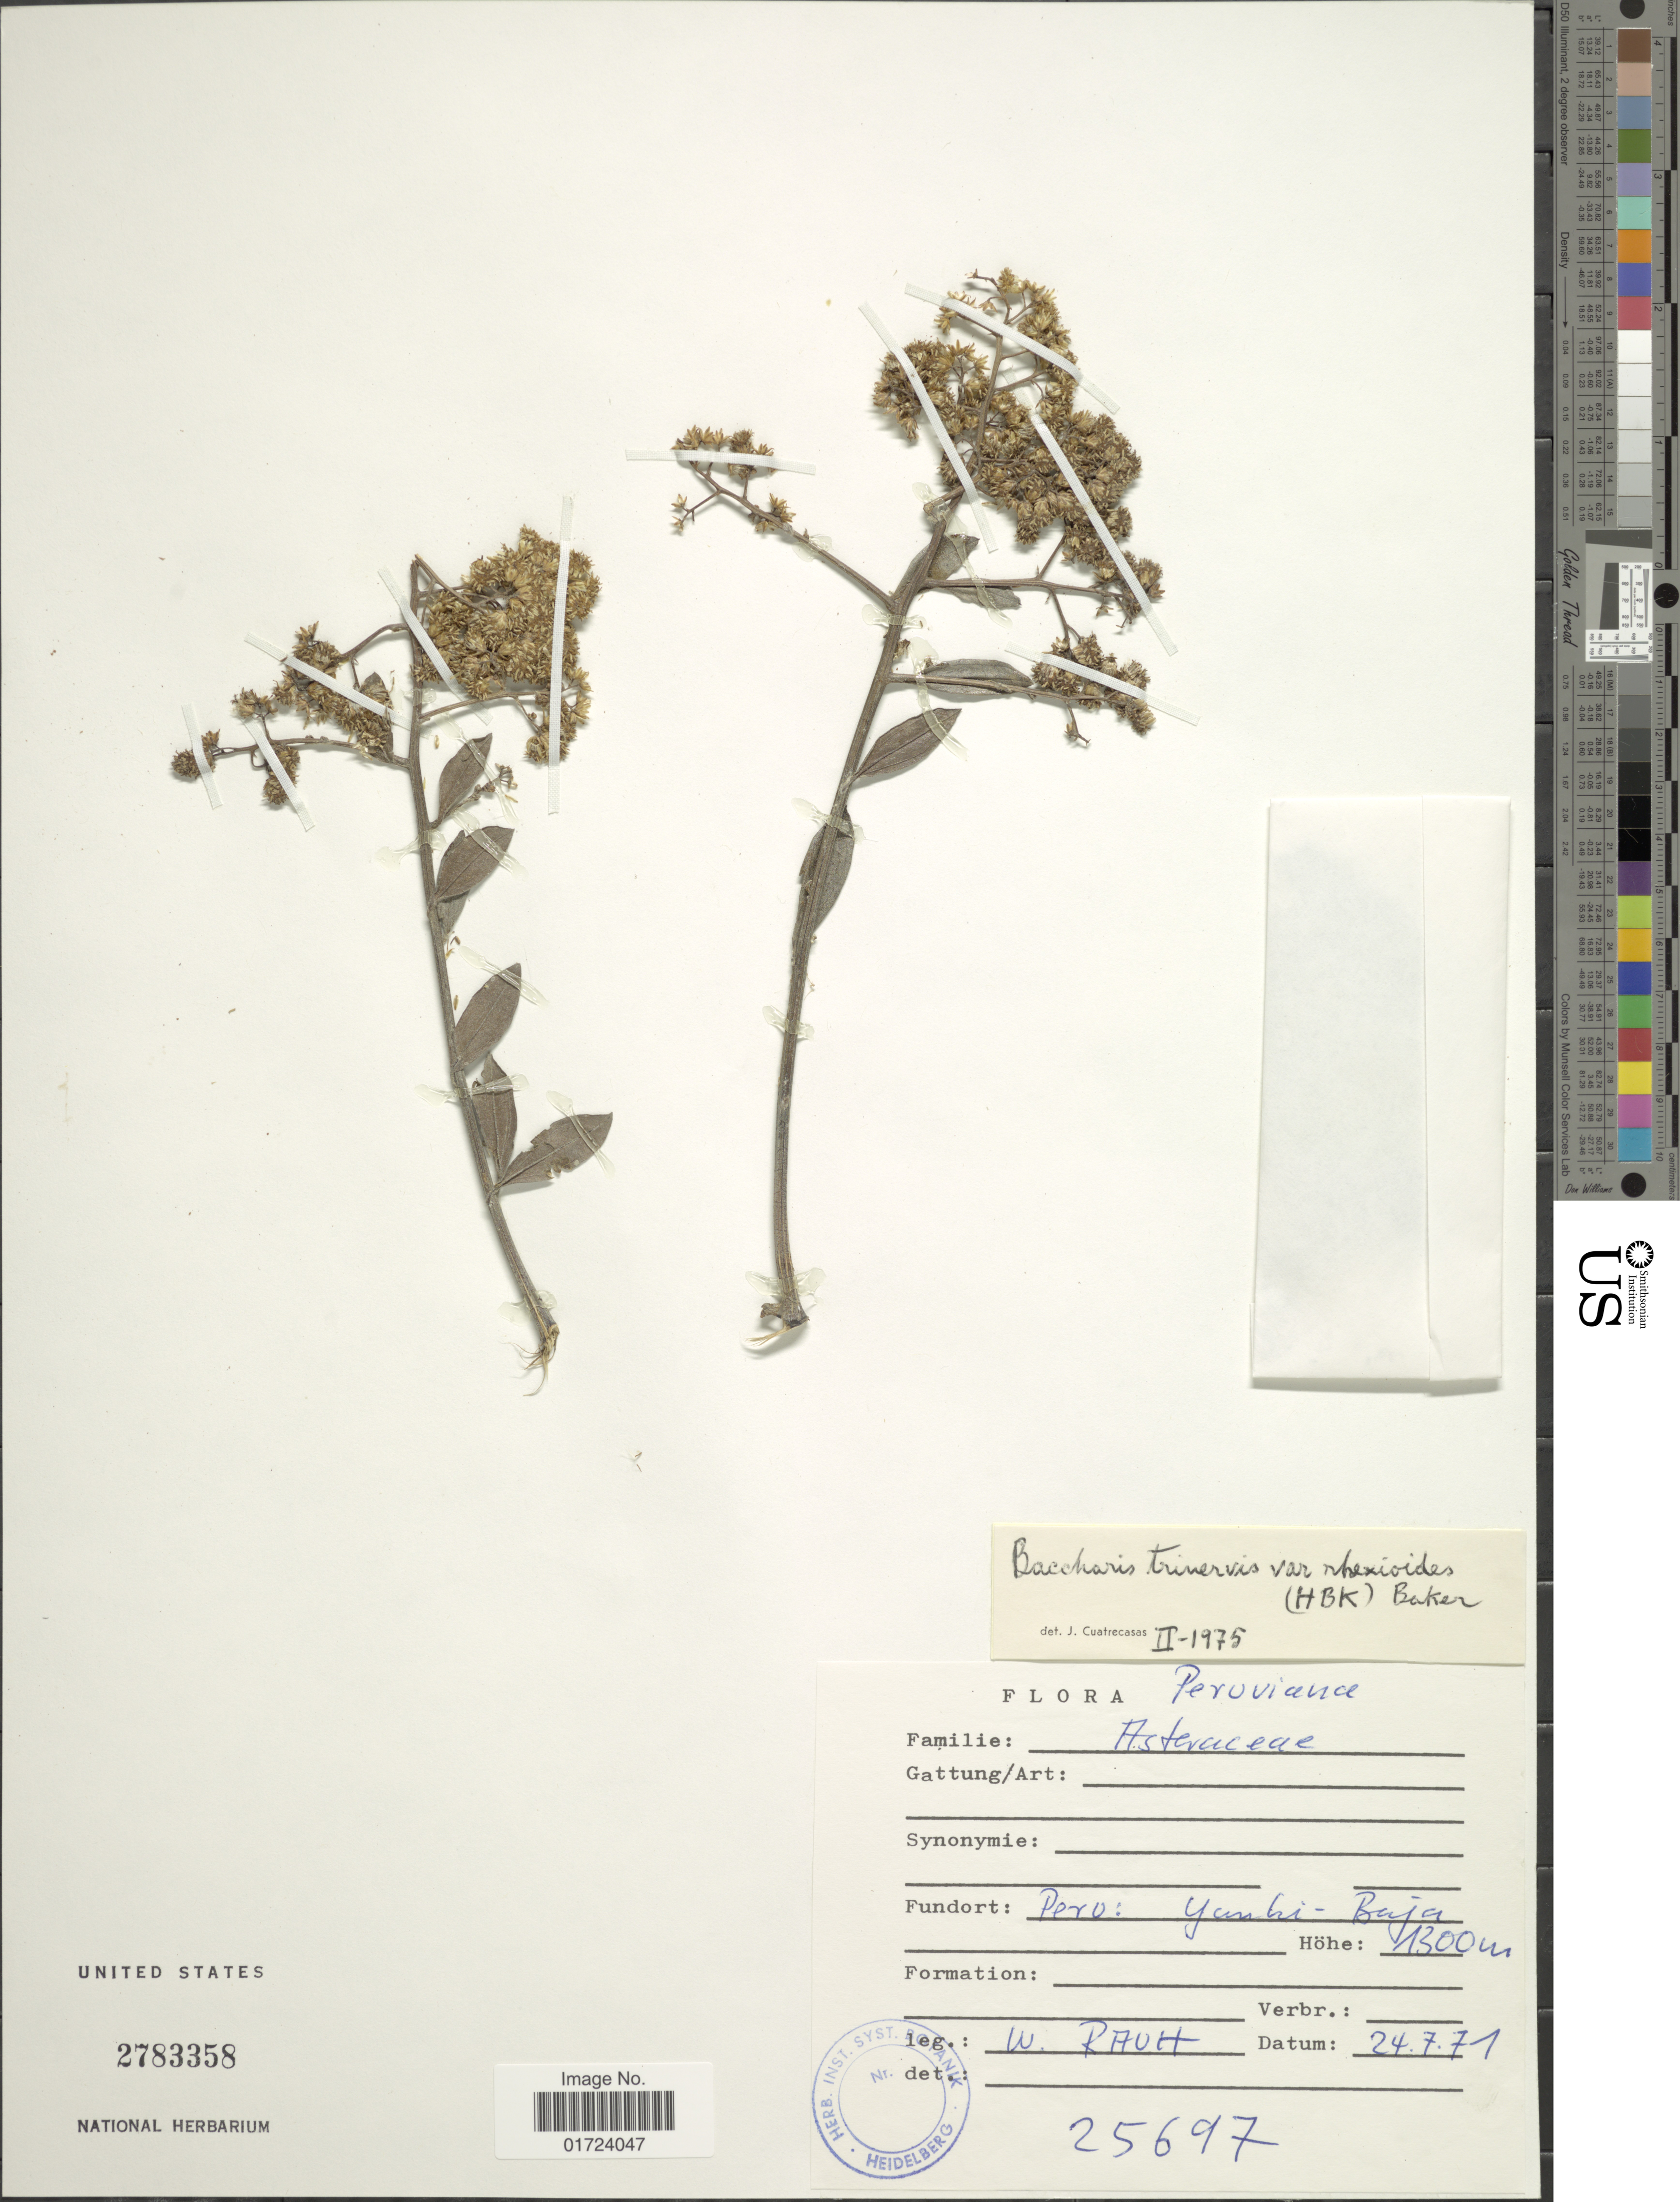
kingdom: Plantae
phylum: Tracheophyta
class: Magnoliopsida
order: Asterales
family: Asteraceae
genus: Baccharis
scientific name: Baccharis trinervis var. rhexioides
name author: (Kunth) Baker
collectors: W. Rhoh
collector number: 25697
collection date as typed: Transcribed d/m/y: 24/7/71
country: Peru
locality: Peru: Yanbi - Baja.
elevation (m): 1300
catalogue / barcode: US 2783358